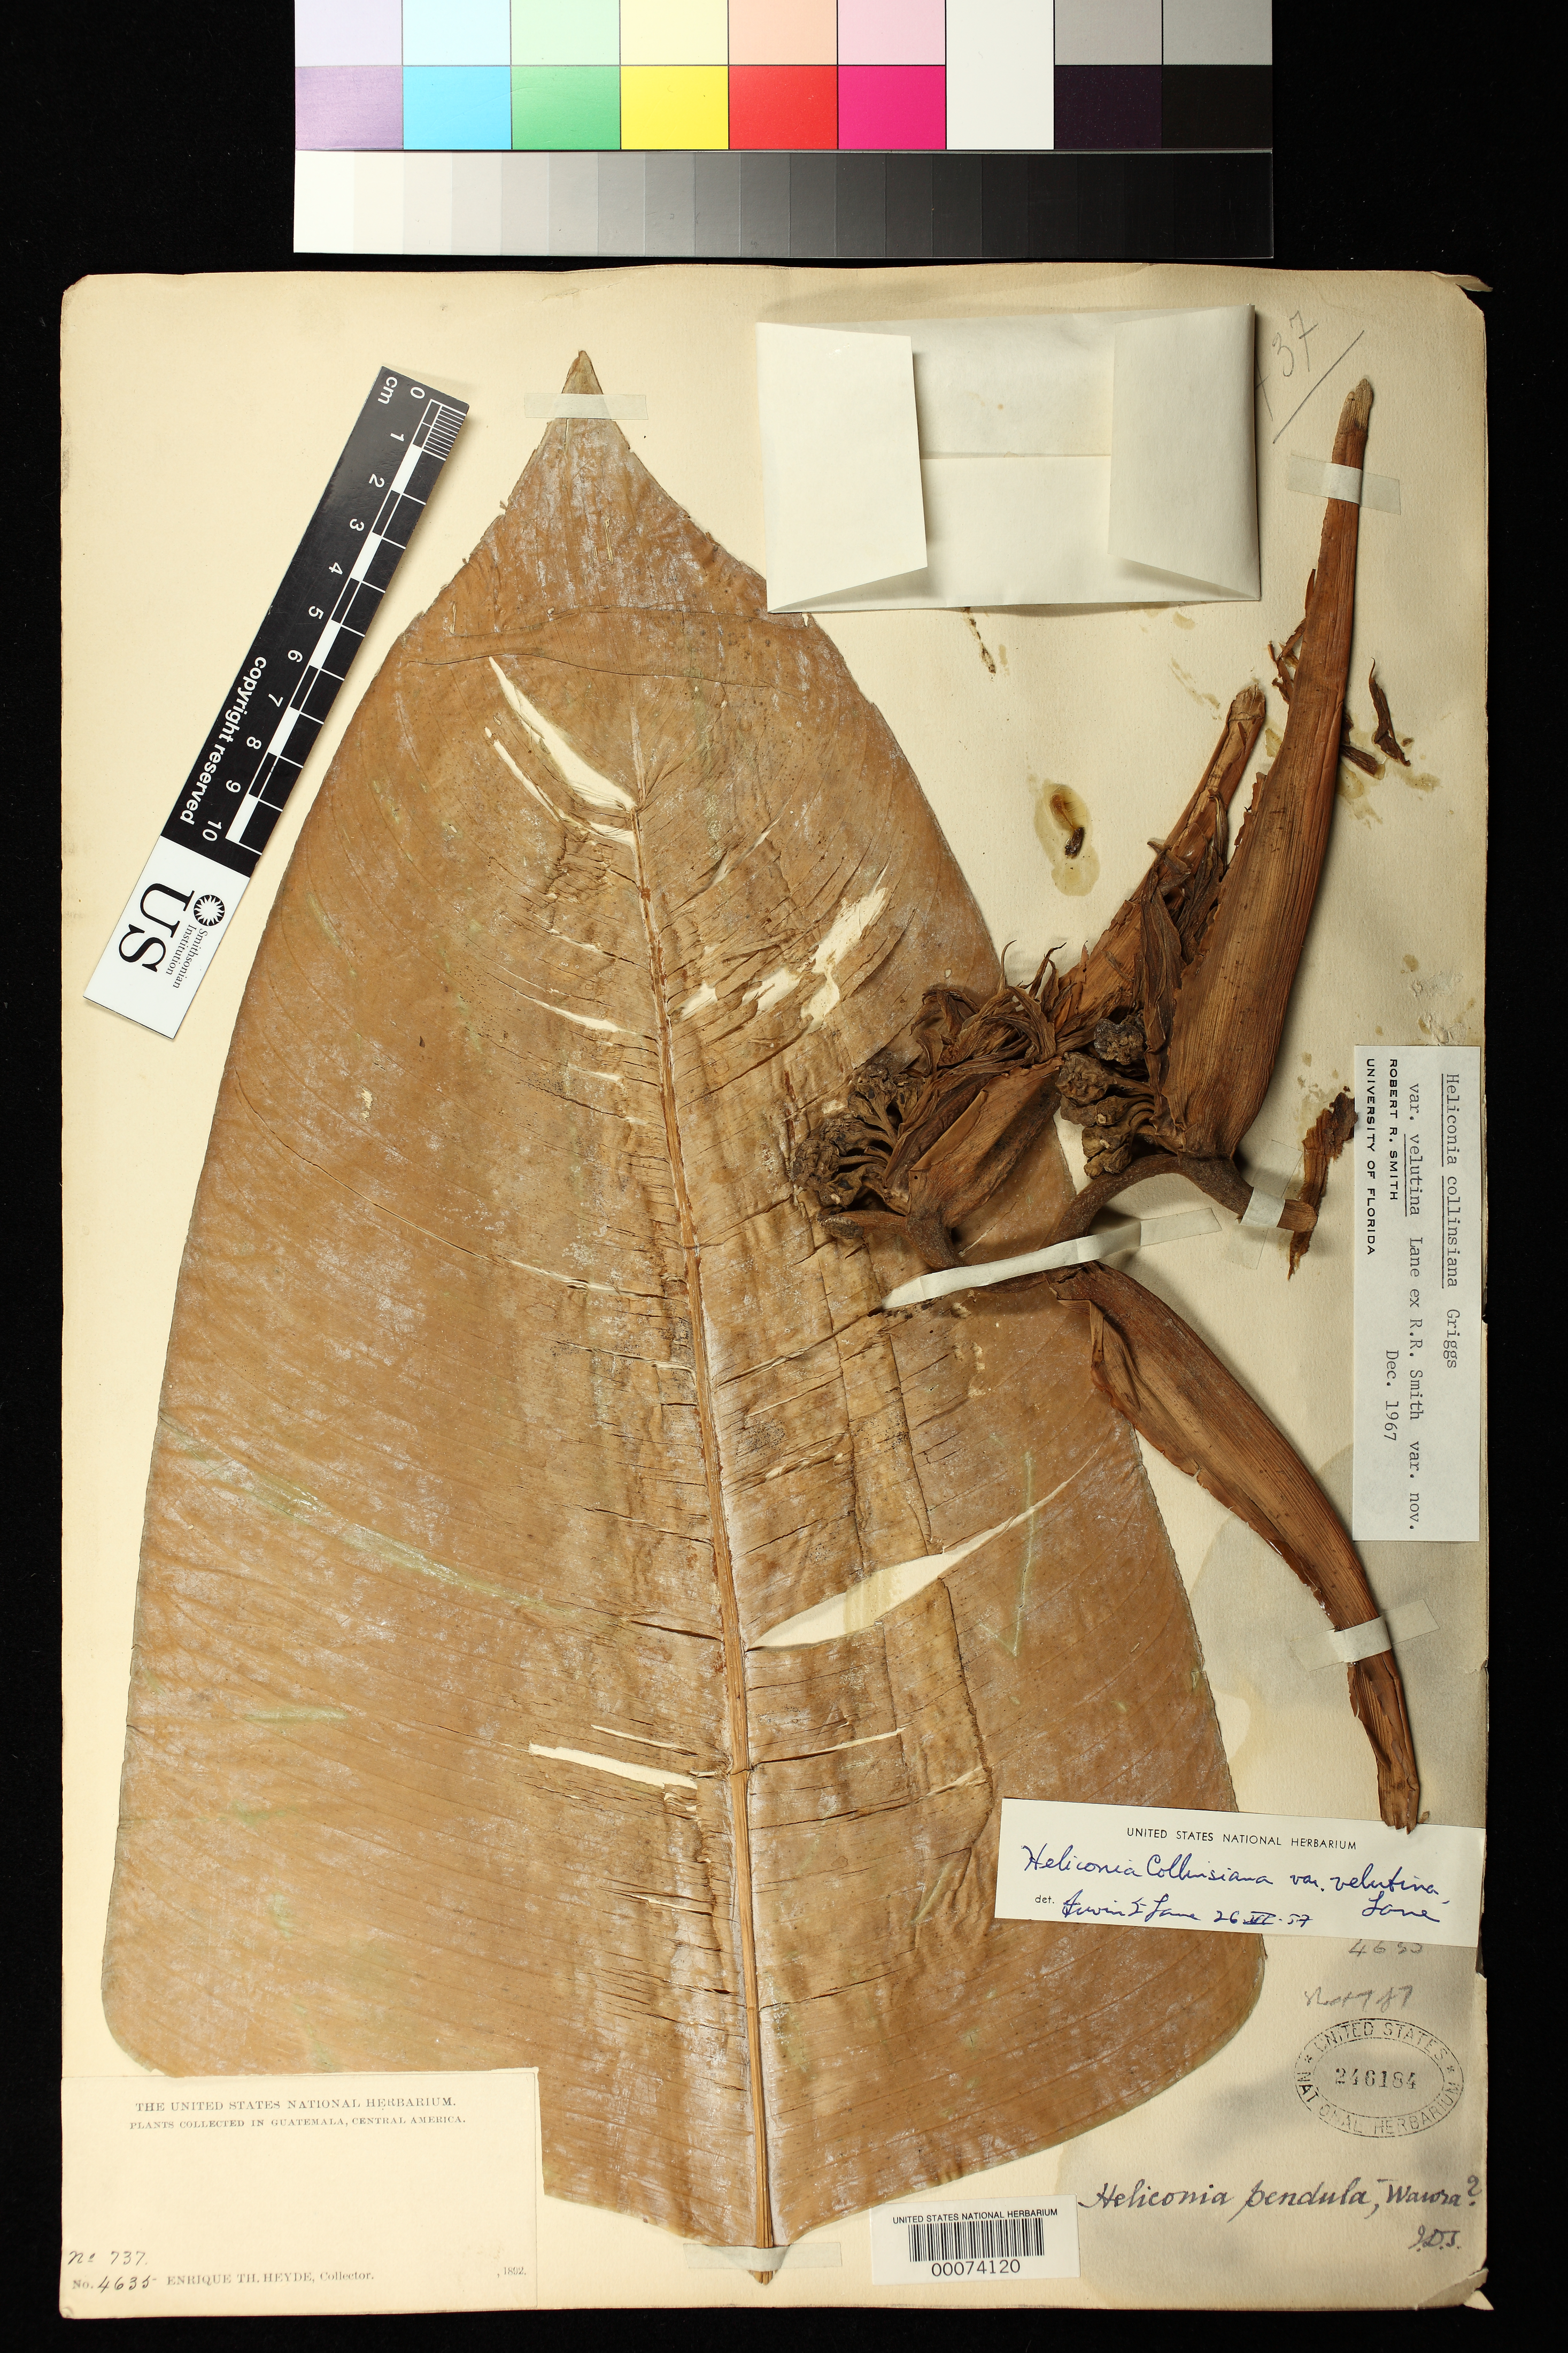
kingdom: Plantae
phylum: Tracheophyta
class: Liliopsida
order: Zingiberales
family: Heliconiaceae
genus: Heliconia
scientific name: Heliconia collinsiana var. velutina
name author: W.J. Kress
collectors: E. T. Heyde & E. Lux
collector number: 4635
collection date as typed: May 1893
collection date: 1893-05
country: Guatemala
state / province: Santa Rosa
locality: Cenaguilla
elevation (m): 1219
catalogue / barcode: US 246184